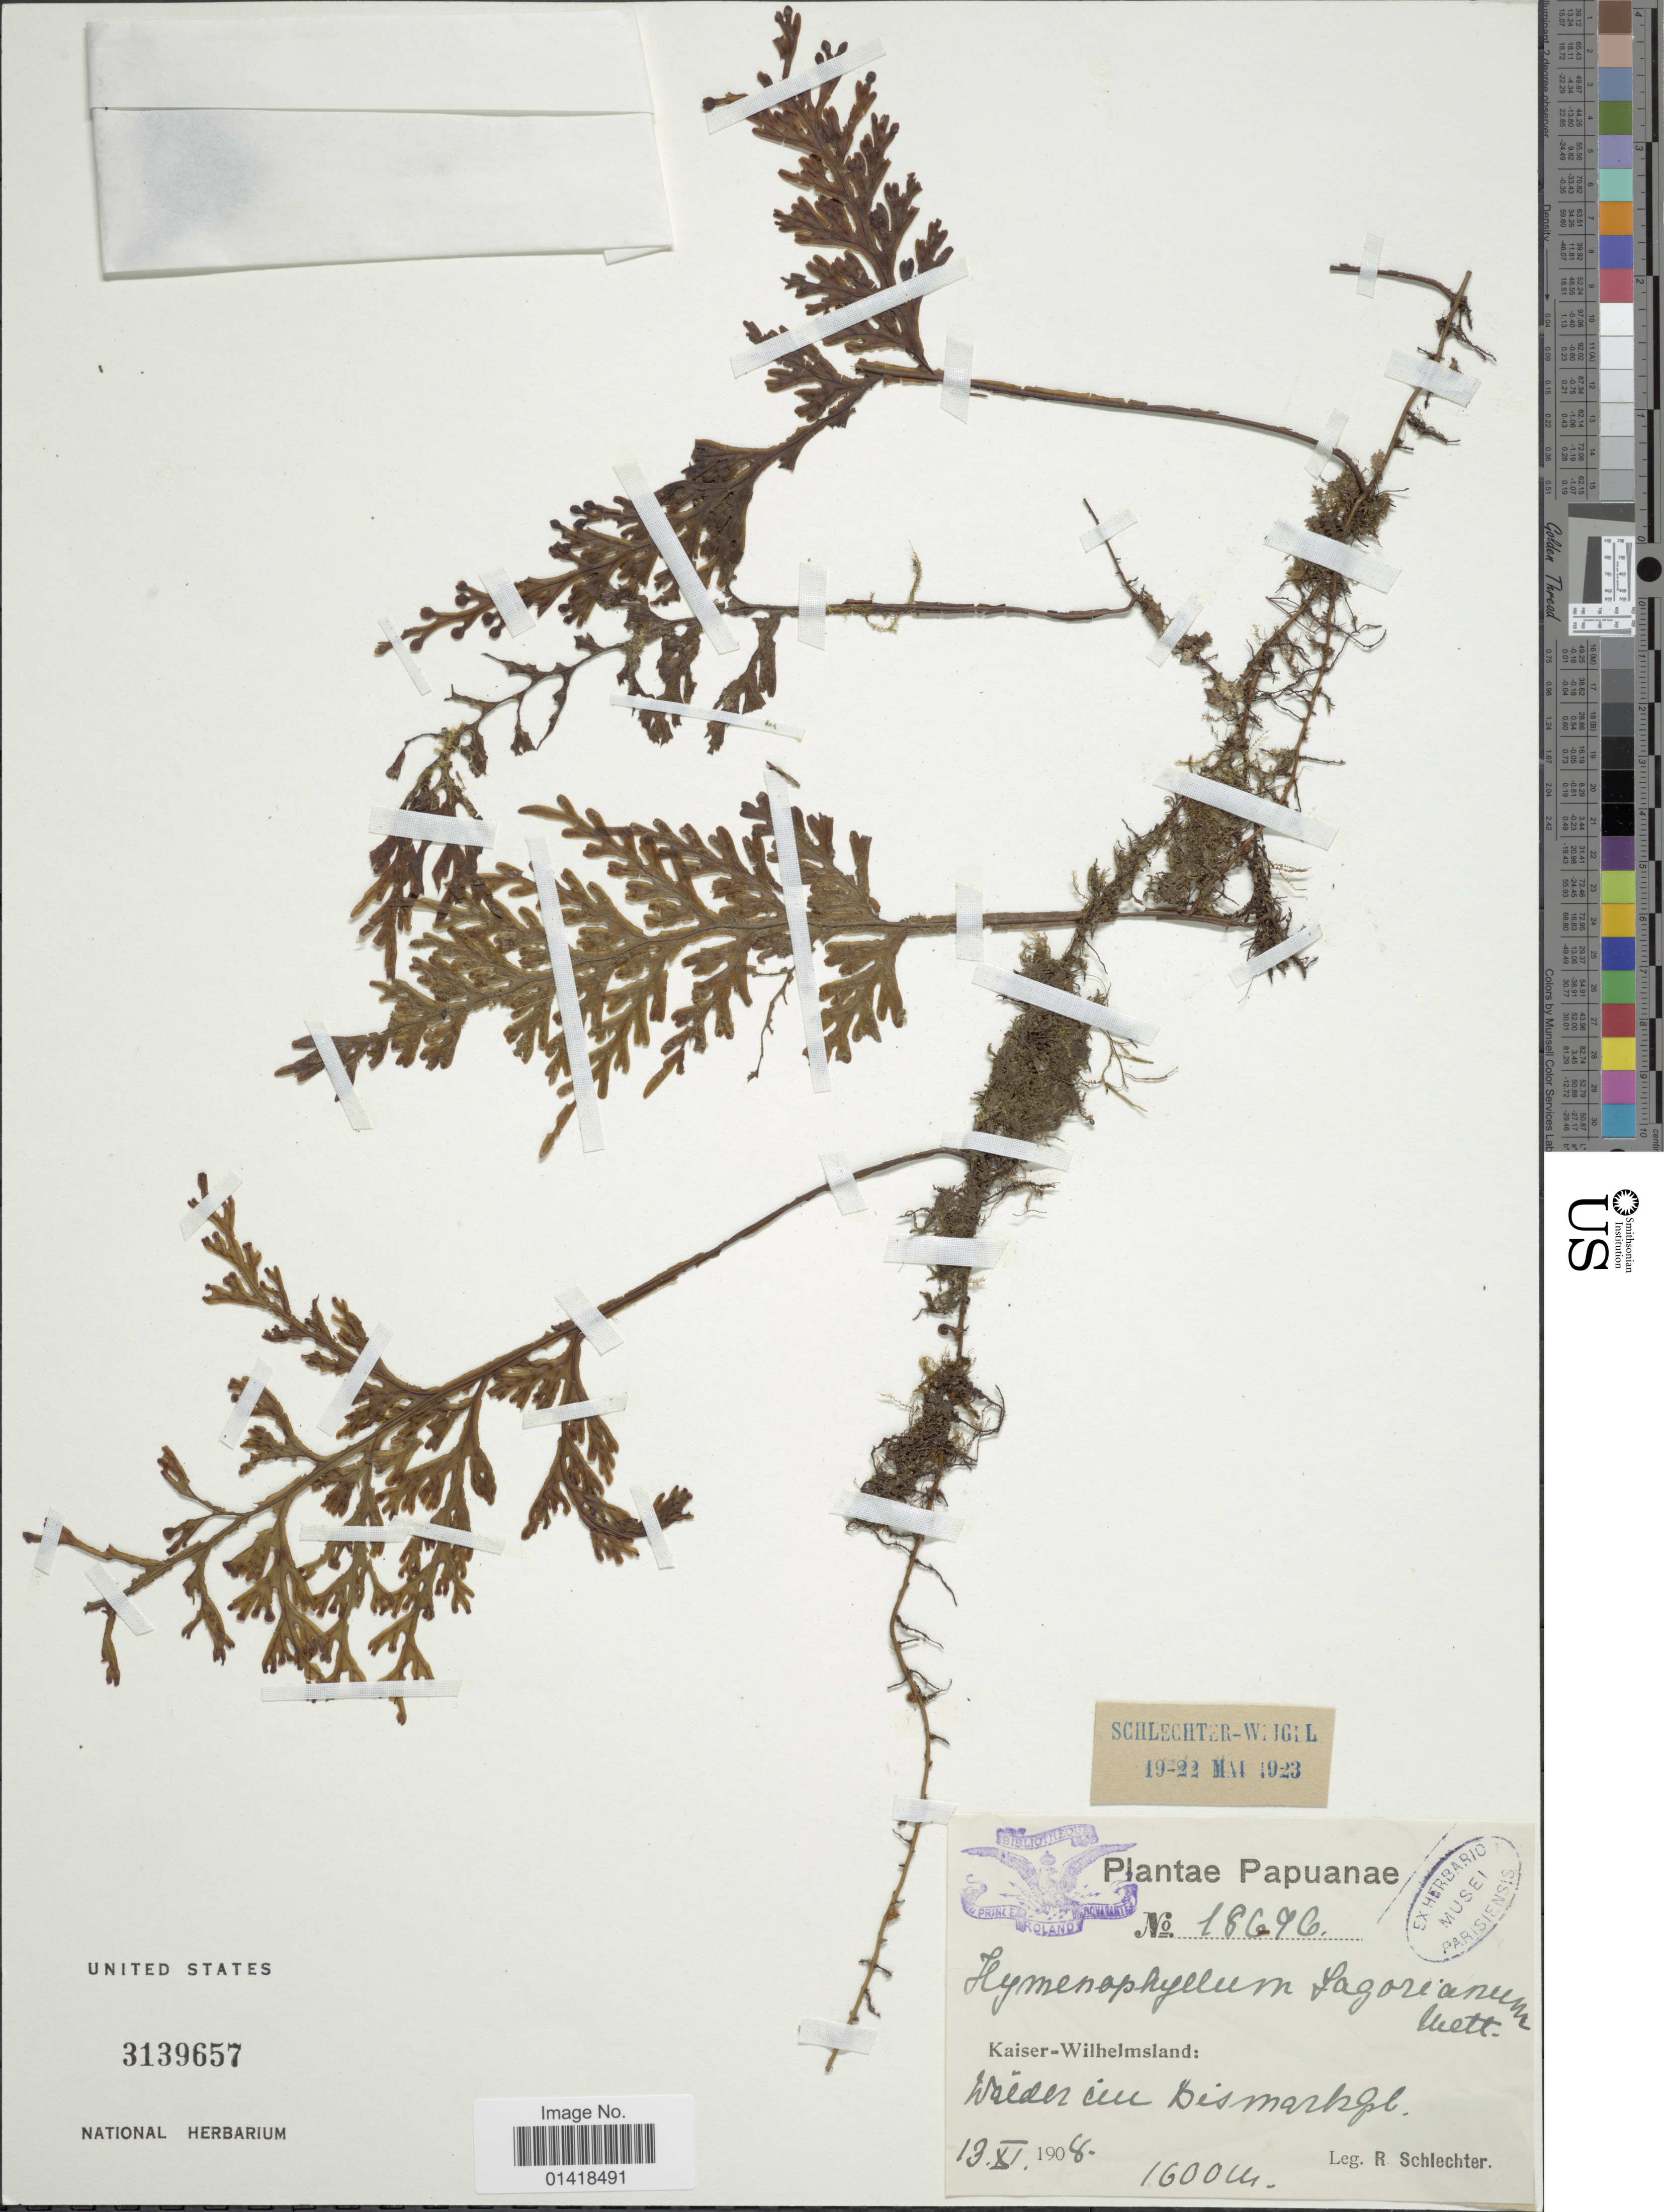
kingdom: Plantae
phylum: Tracheophyta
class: Polypodiopsida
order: Hymenophyllales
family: Hymenophyllaceae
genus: Hymenophyllum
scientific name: Hymenophyllum sp.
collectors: F. R. R. Schlechter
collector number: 18696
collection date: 1908-11-13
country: Papua New Guinea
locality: Kaiser-Wilhelmsland: Wälder im Bismark Geb.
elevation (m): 1600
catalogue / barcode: US 3139657